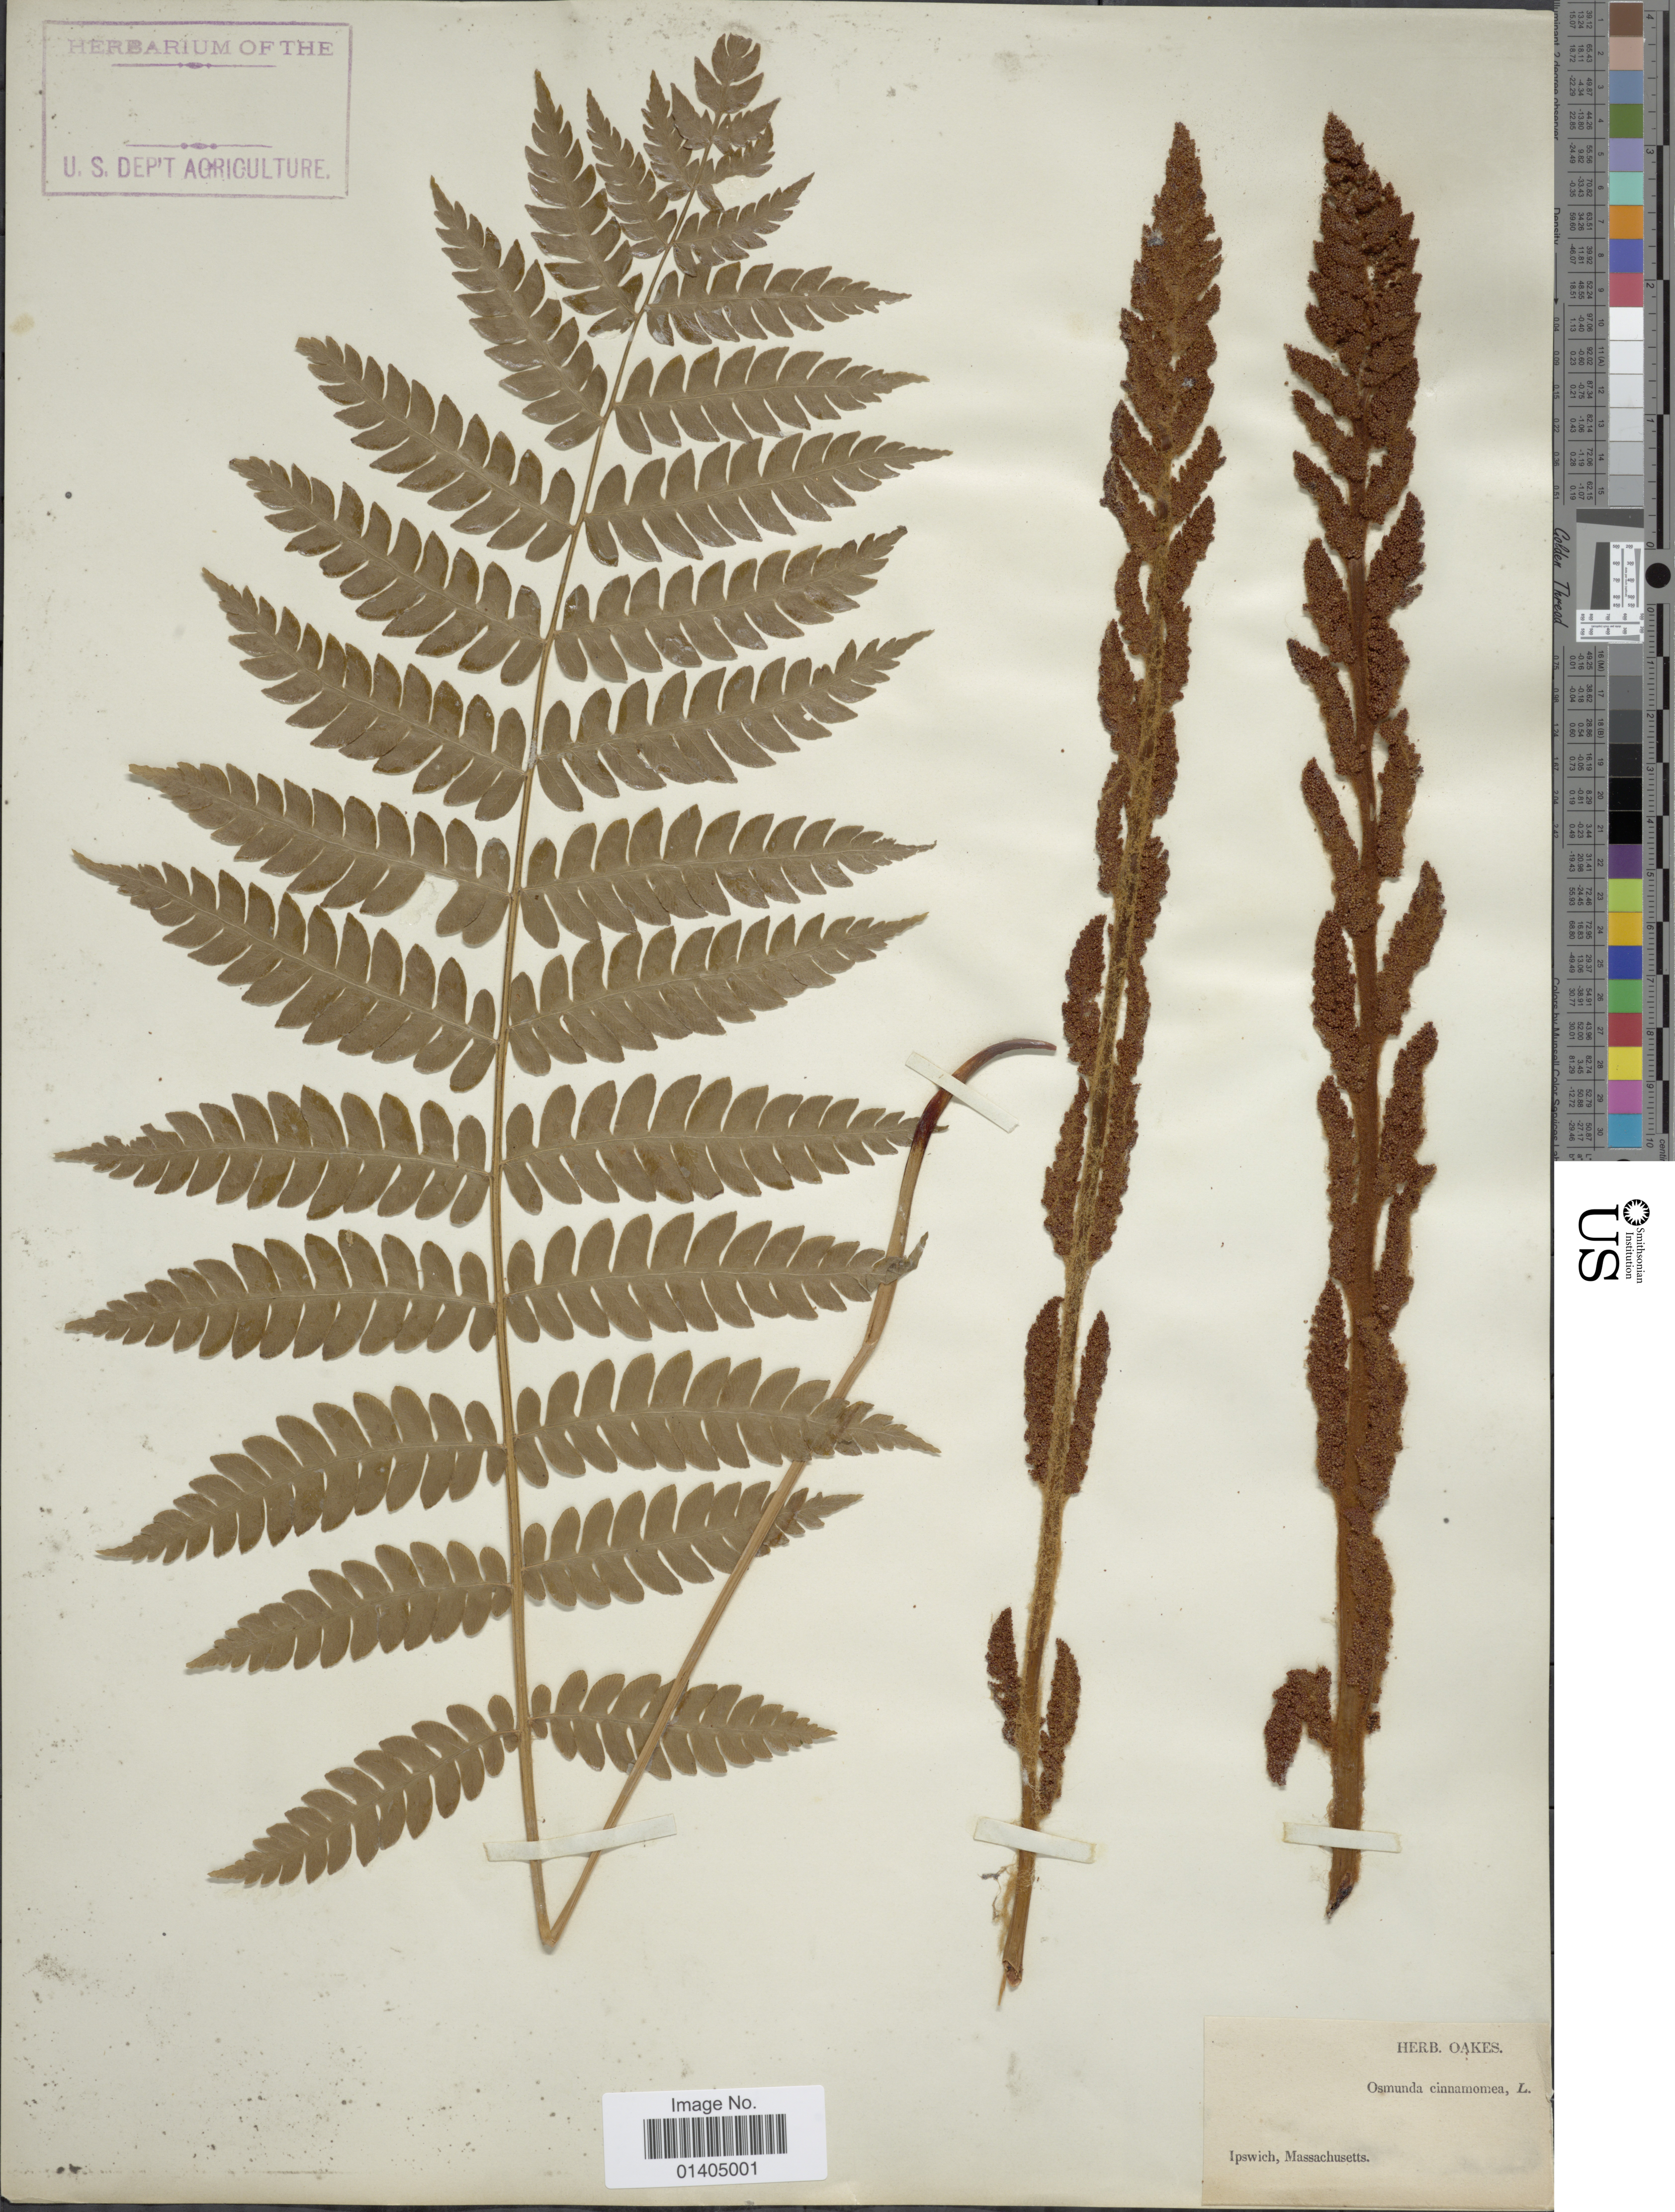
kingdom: Plantae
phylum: Tracheophyta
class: Polypodiopsida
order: Osmundales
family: Osmundaceae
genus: Osmundastrum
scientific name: Osmundastrum cinnamomeum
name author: (L.) C. Presl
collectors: ex herb. Oakes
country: United States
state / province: Massachusetts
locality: Ipswich